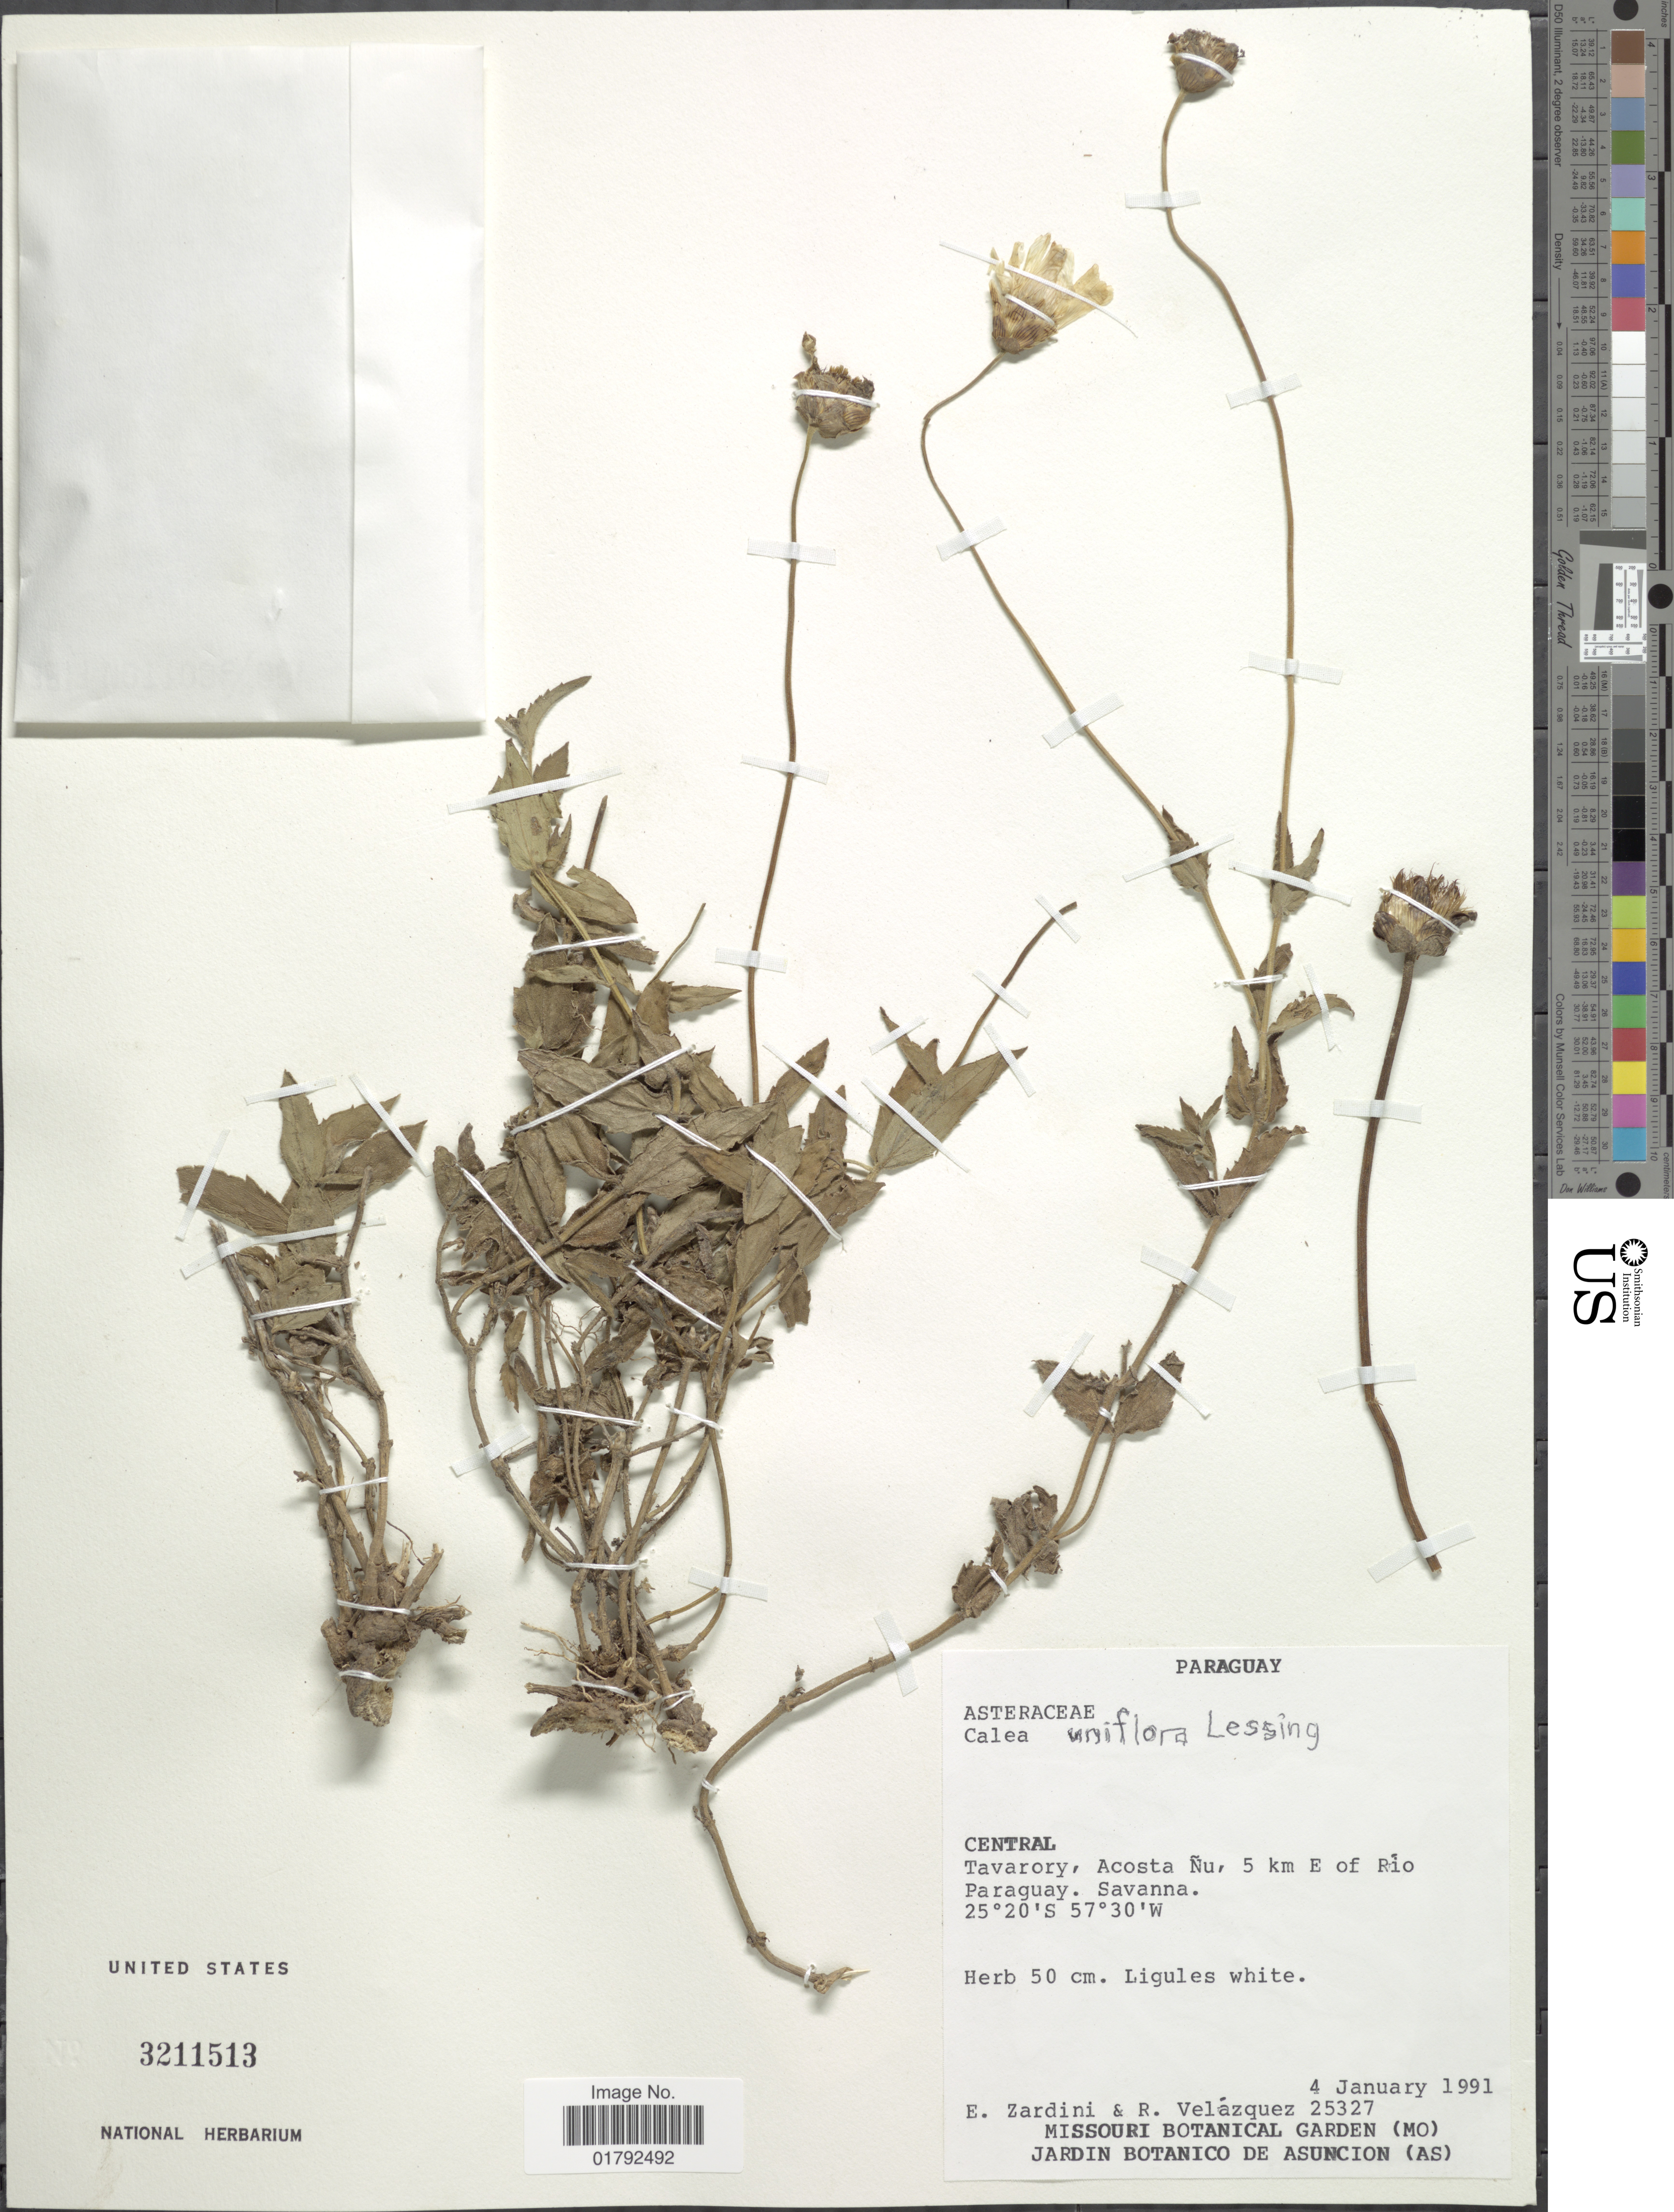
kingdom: Plantae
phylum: Tracheophyta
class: Magnoliopsida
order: Asterales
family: Asteraceae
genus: Calea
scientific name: Calea uniflora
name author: Less.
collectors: E. M. Zardini & R. Velázquez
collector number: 23527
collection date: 1991-01-04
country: Paraguay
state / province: Central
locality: Tavarory, Acosta Nu, 5 km E of Rio Paraguay.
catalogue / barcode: US 3211513